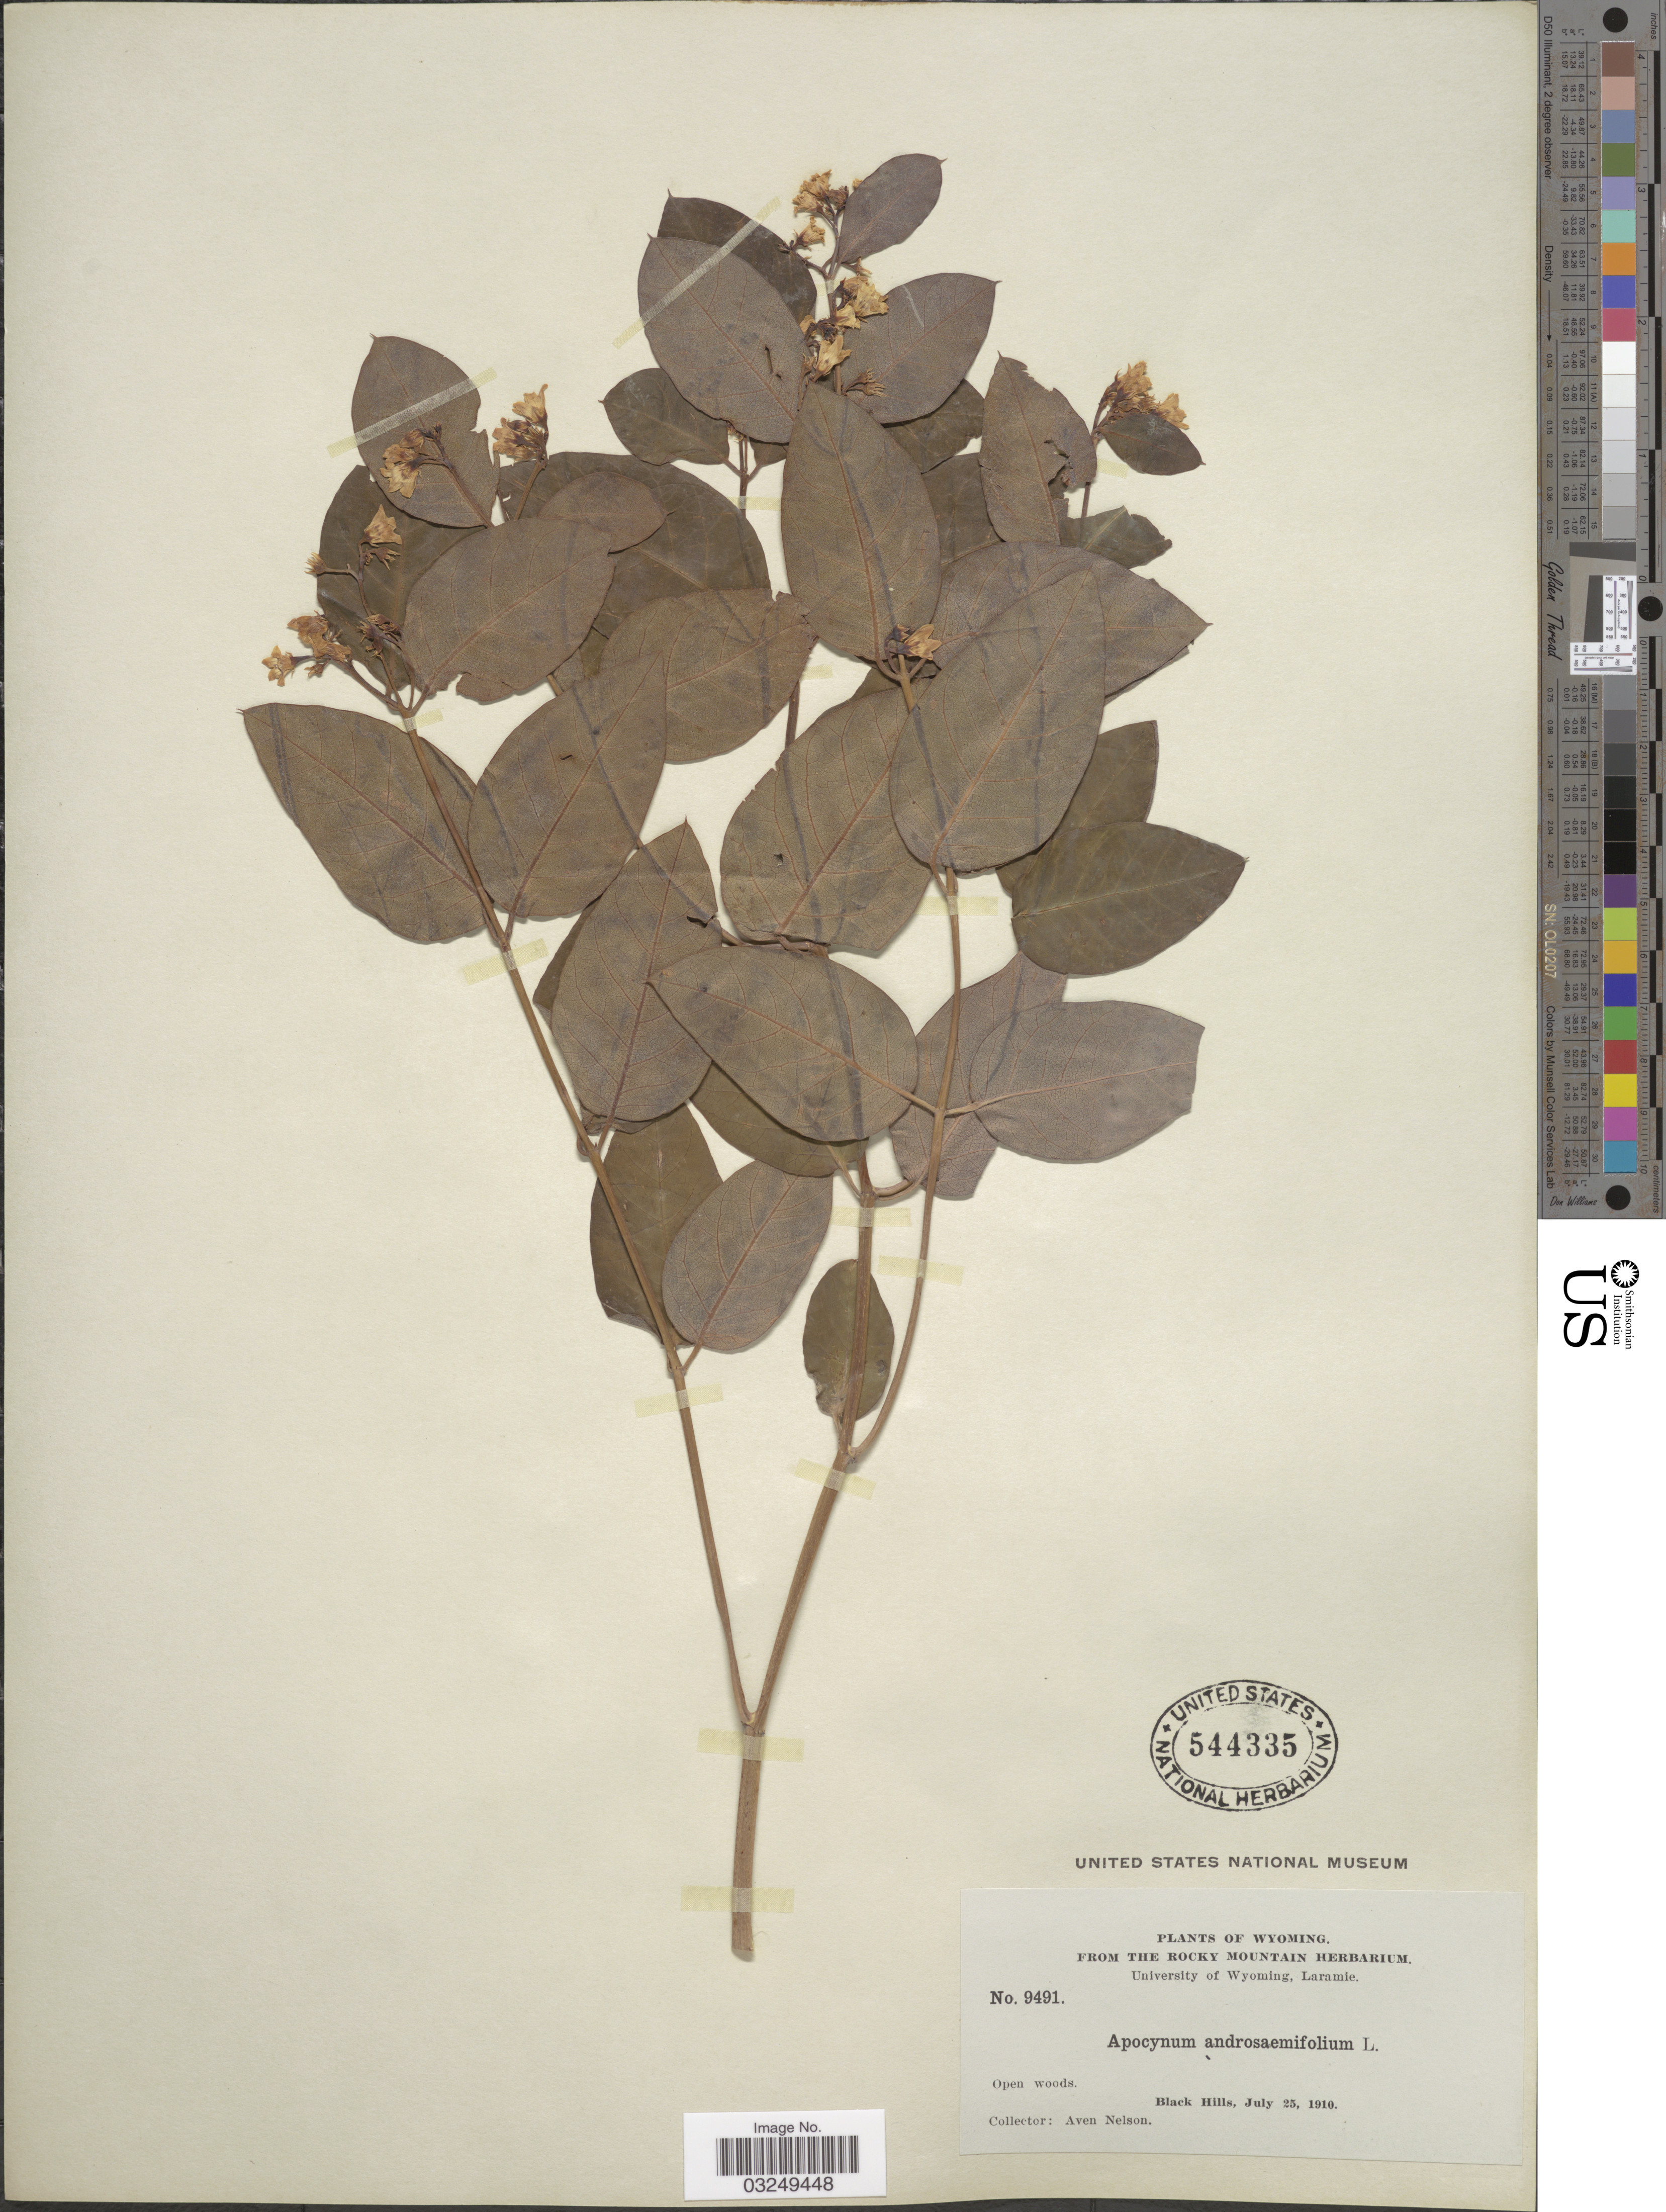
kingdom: Plantae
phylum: Tracheophyta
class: Magnoliopsida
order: Gentianales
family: Apocynaceae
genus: Apocynum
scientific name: Apocynum androsaemifolium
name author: L.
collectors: A. Nelson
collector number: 9491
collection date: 1910-07-25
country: United States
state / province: Wyoming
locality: Black Hills.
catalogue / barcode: US 544335